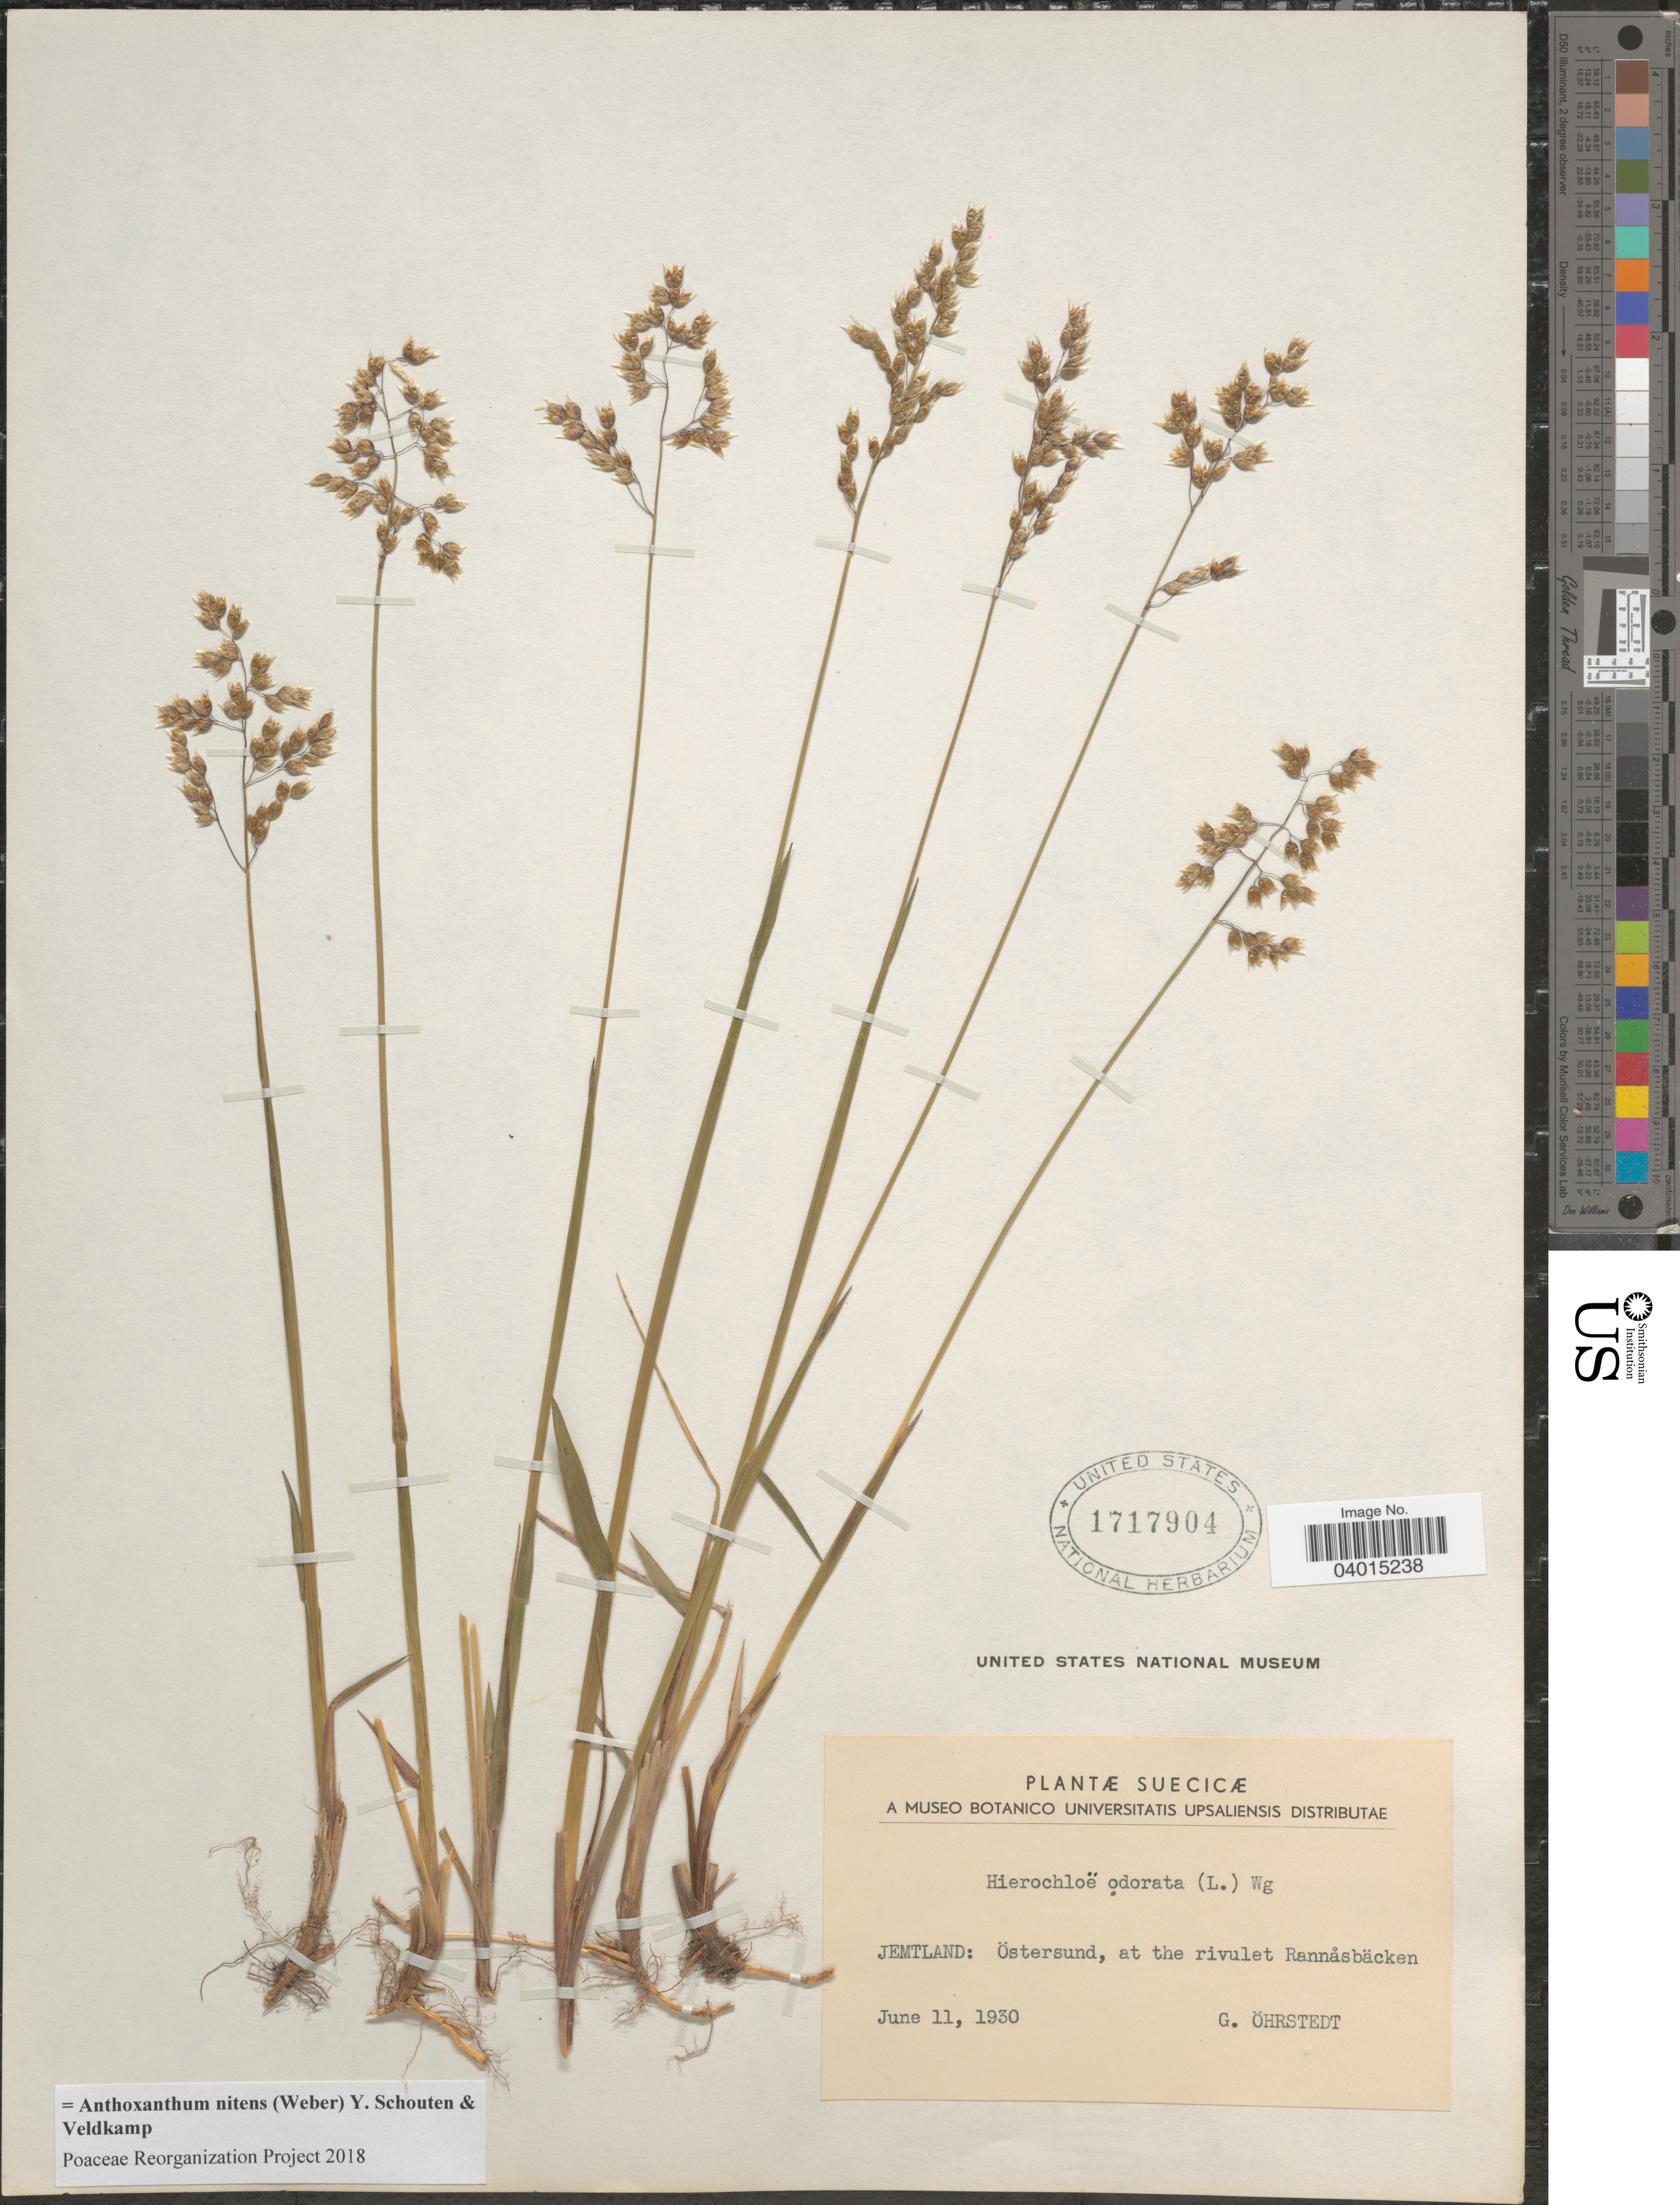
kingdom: Plantae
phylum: Tracheophyta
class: Liliopsida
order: Poales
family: Poaceae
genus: Anthoxanthum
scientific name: Anthoxanthum nitens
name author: (G.H. Weber) R.T.A. Schouten & Veldkamp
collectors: G. Öhrstedt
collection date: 1930-06-11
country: Sweden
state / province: Jämtland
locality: Suecicæ. Jemtland: Östersund, at the rivulet Rannåsbäcken.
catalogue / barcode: US 1717904